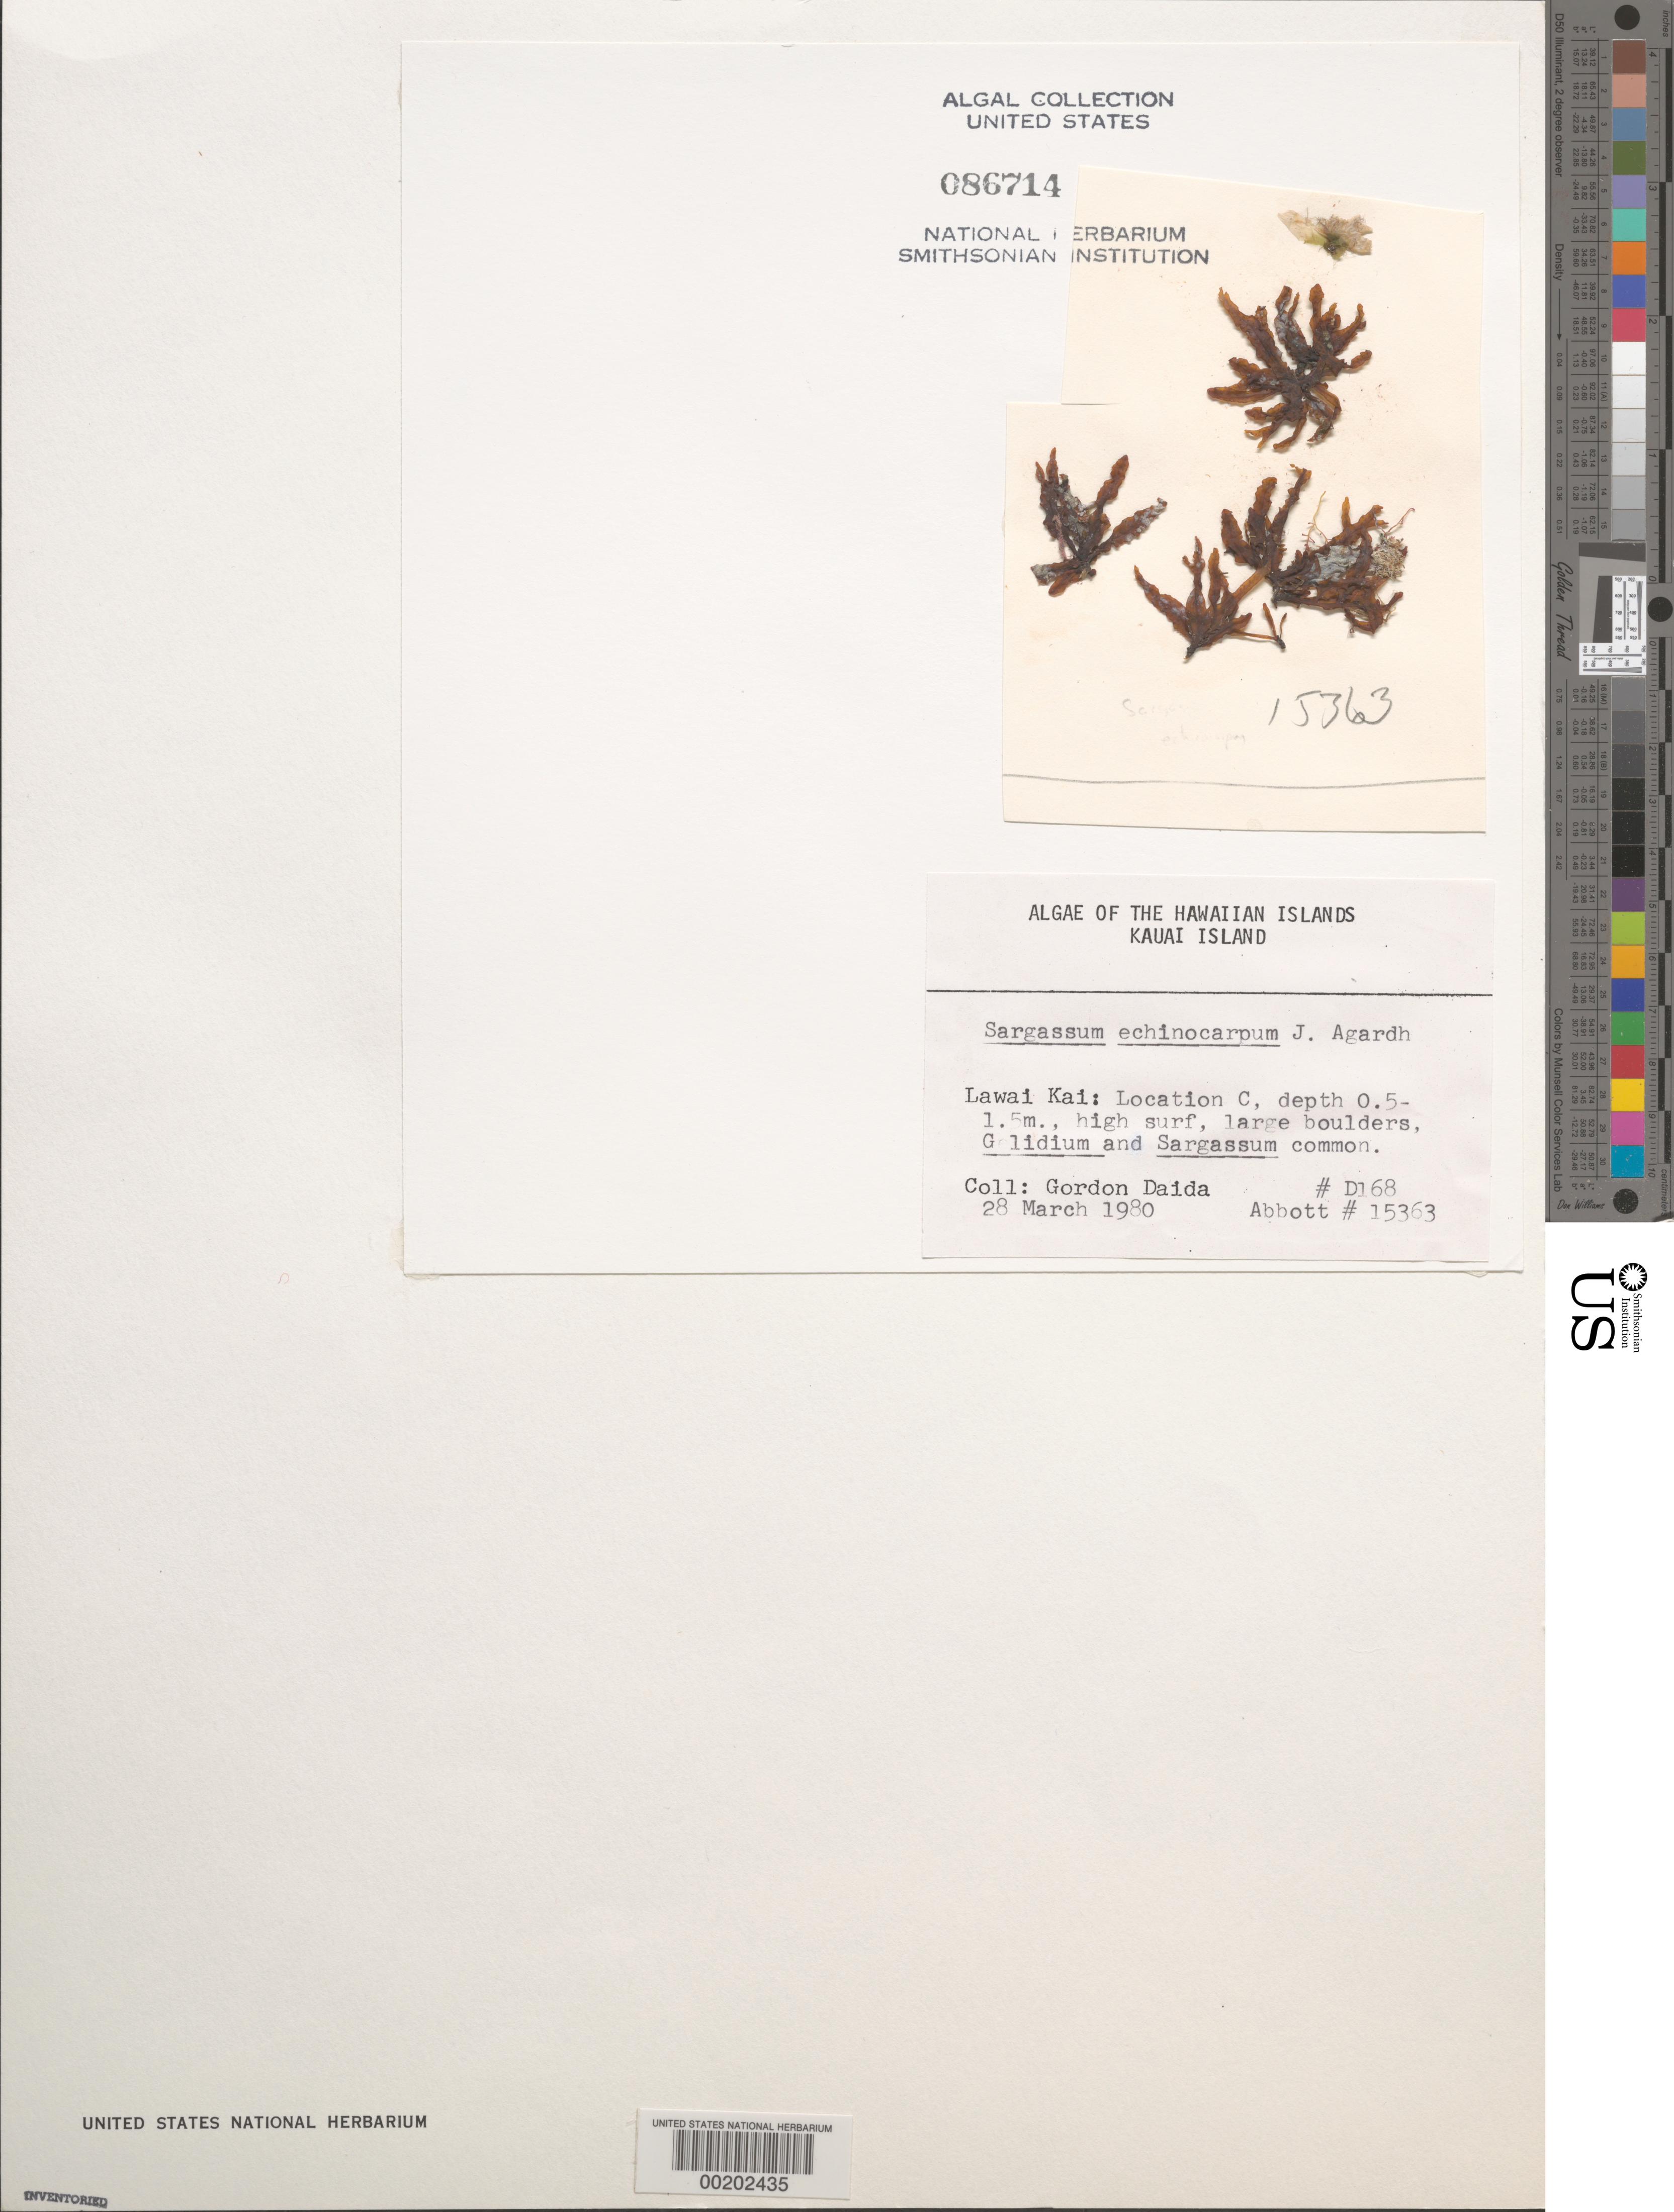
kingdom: Chromista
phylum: Ochrophyta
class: Phaeophyceae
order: Fucales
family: Sargassaceae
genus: Sargassum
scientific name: Sargassum aquifolium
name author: (Turner) C. Agardh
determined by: Algae name updating Project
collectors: G. Daida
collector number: D168 & IAA 15363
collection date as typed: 28 Mar 1980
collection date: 1980-03-28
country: United States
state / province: Hawaii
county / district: Kauai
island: Kaua'i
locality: Lawai Kai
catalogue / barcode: US 86714